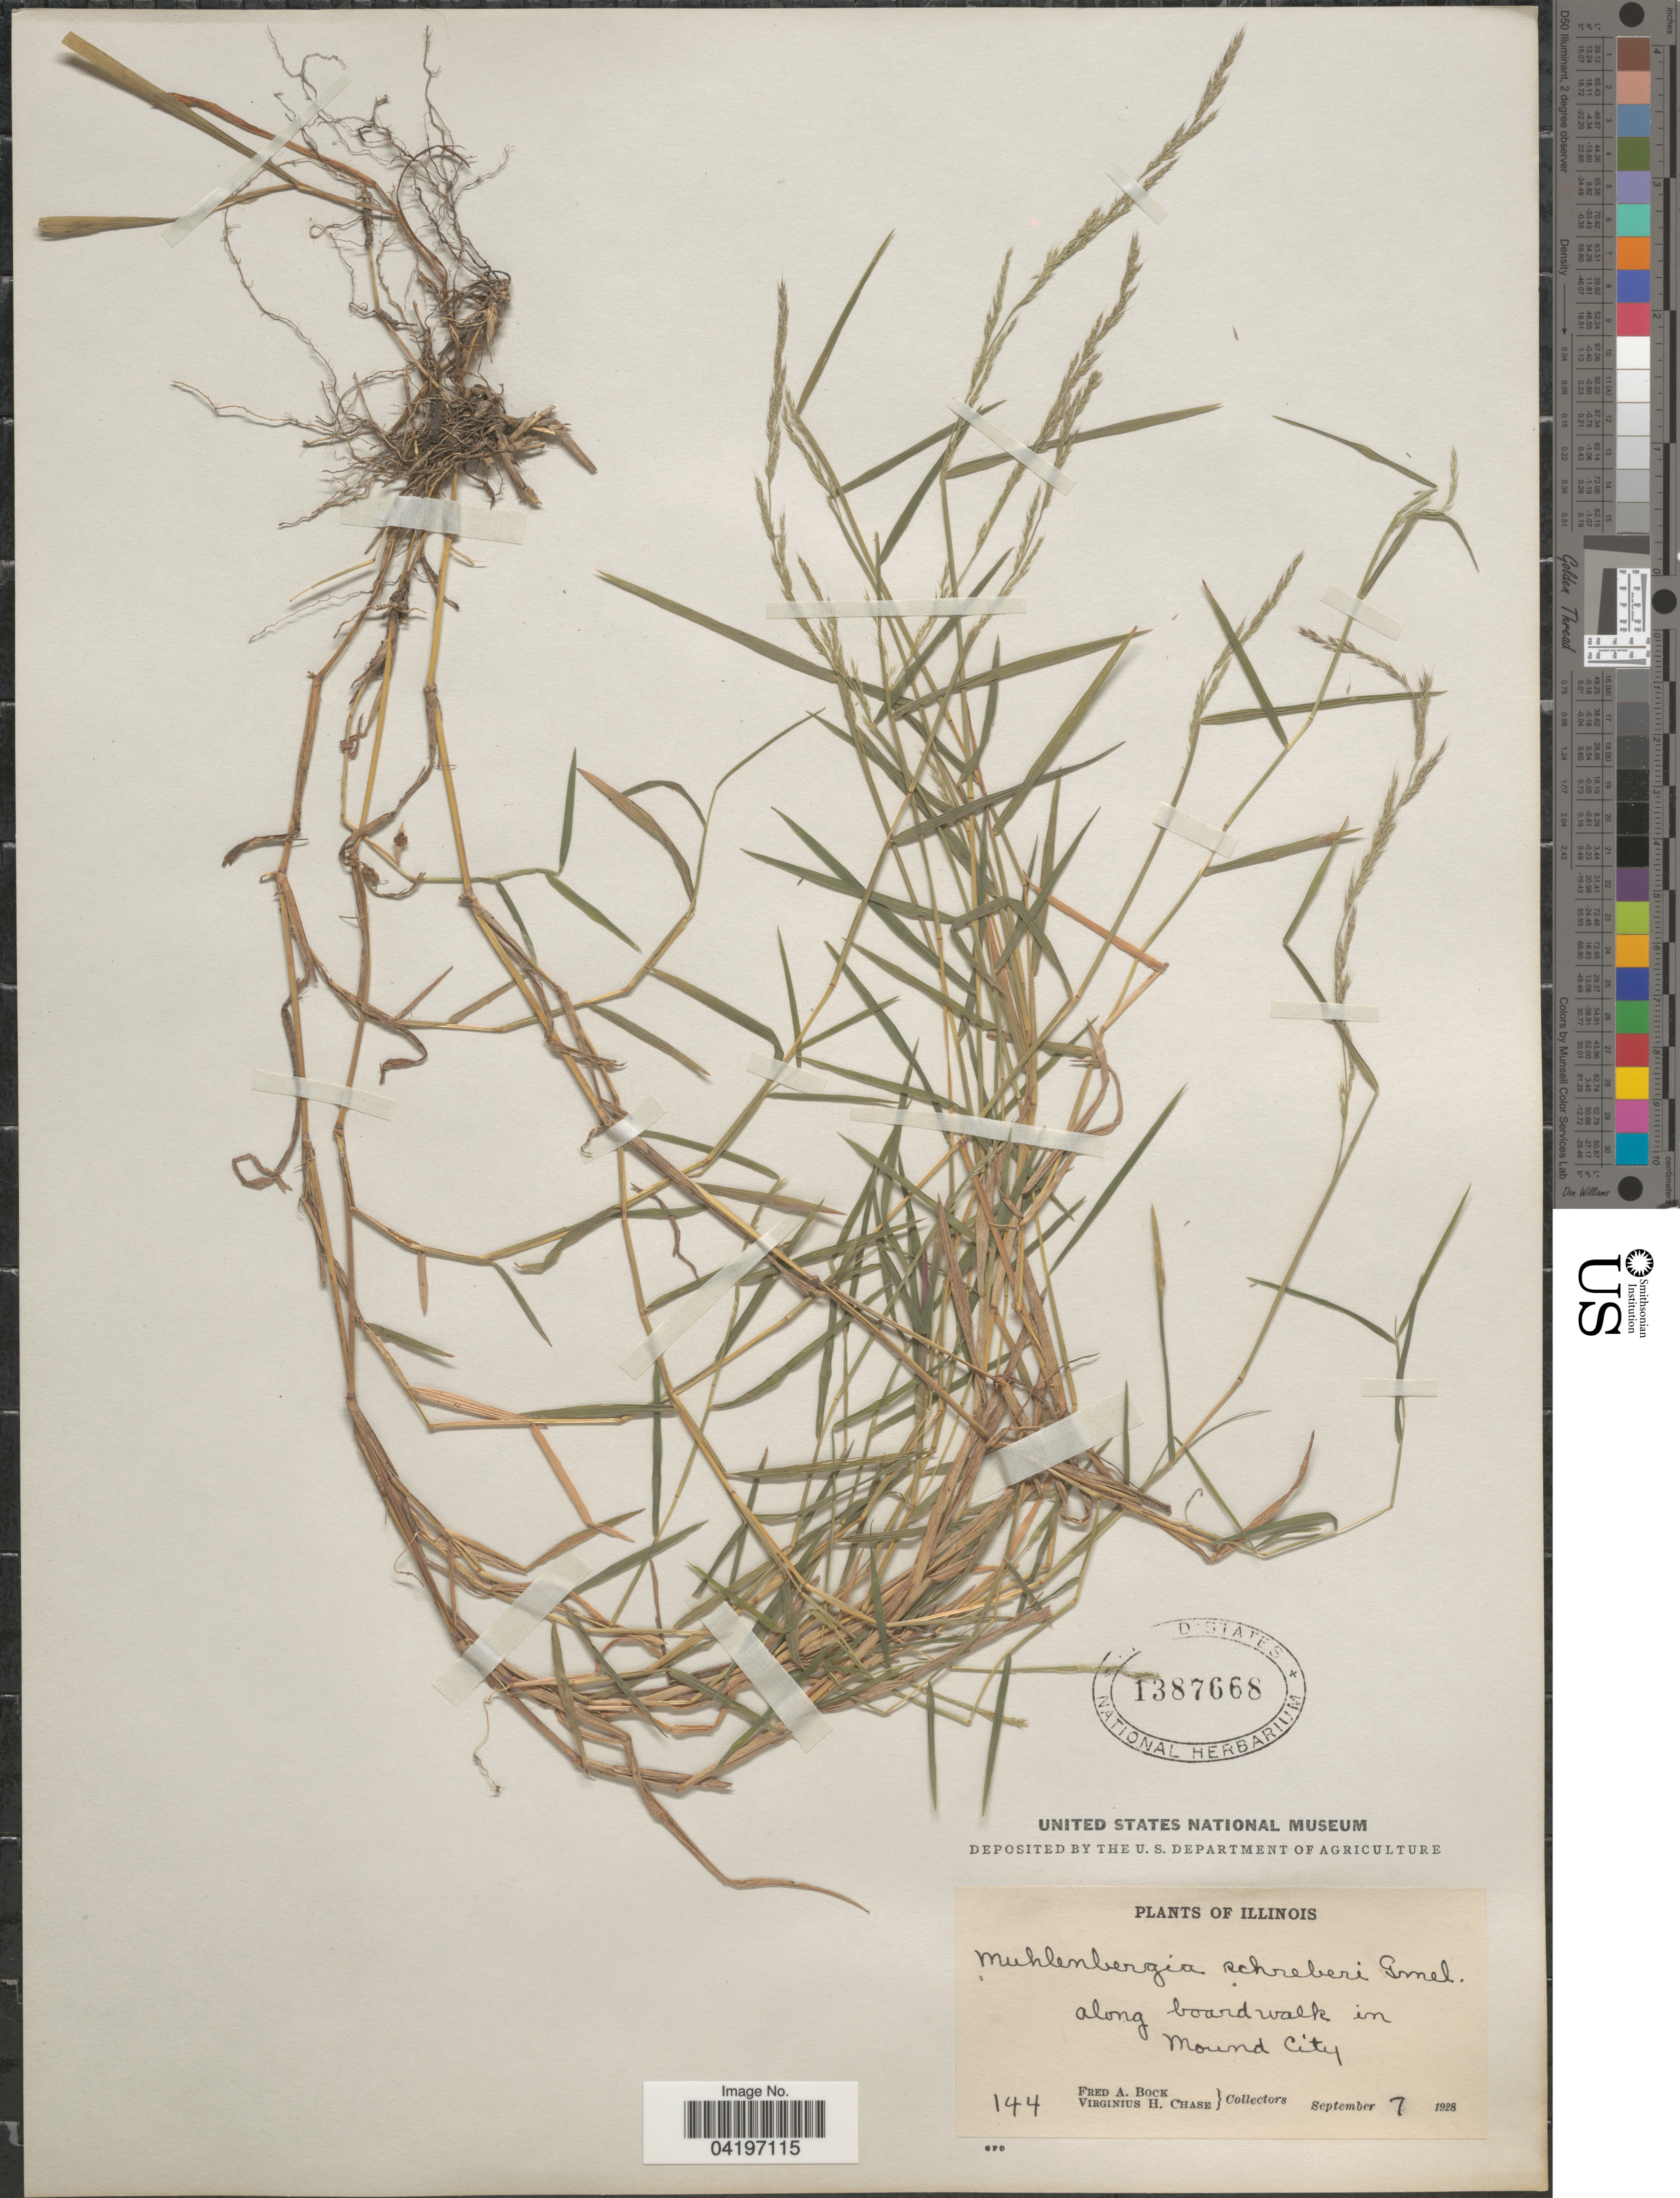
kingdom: Plantae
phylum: Tracheophyta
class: Liliopsida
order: Poales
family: Poaceae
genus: Muhlenbergia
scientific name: Muhlenbergia schreberi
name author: J.F. Gmel.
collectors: F. Bock & V. H. Chase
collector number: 144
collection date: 1928-09-07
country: United States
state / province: Illinois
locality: Along board walk in Mound City.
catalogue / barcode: US 1387668